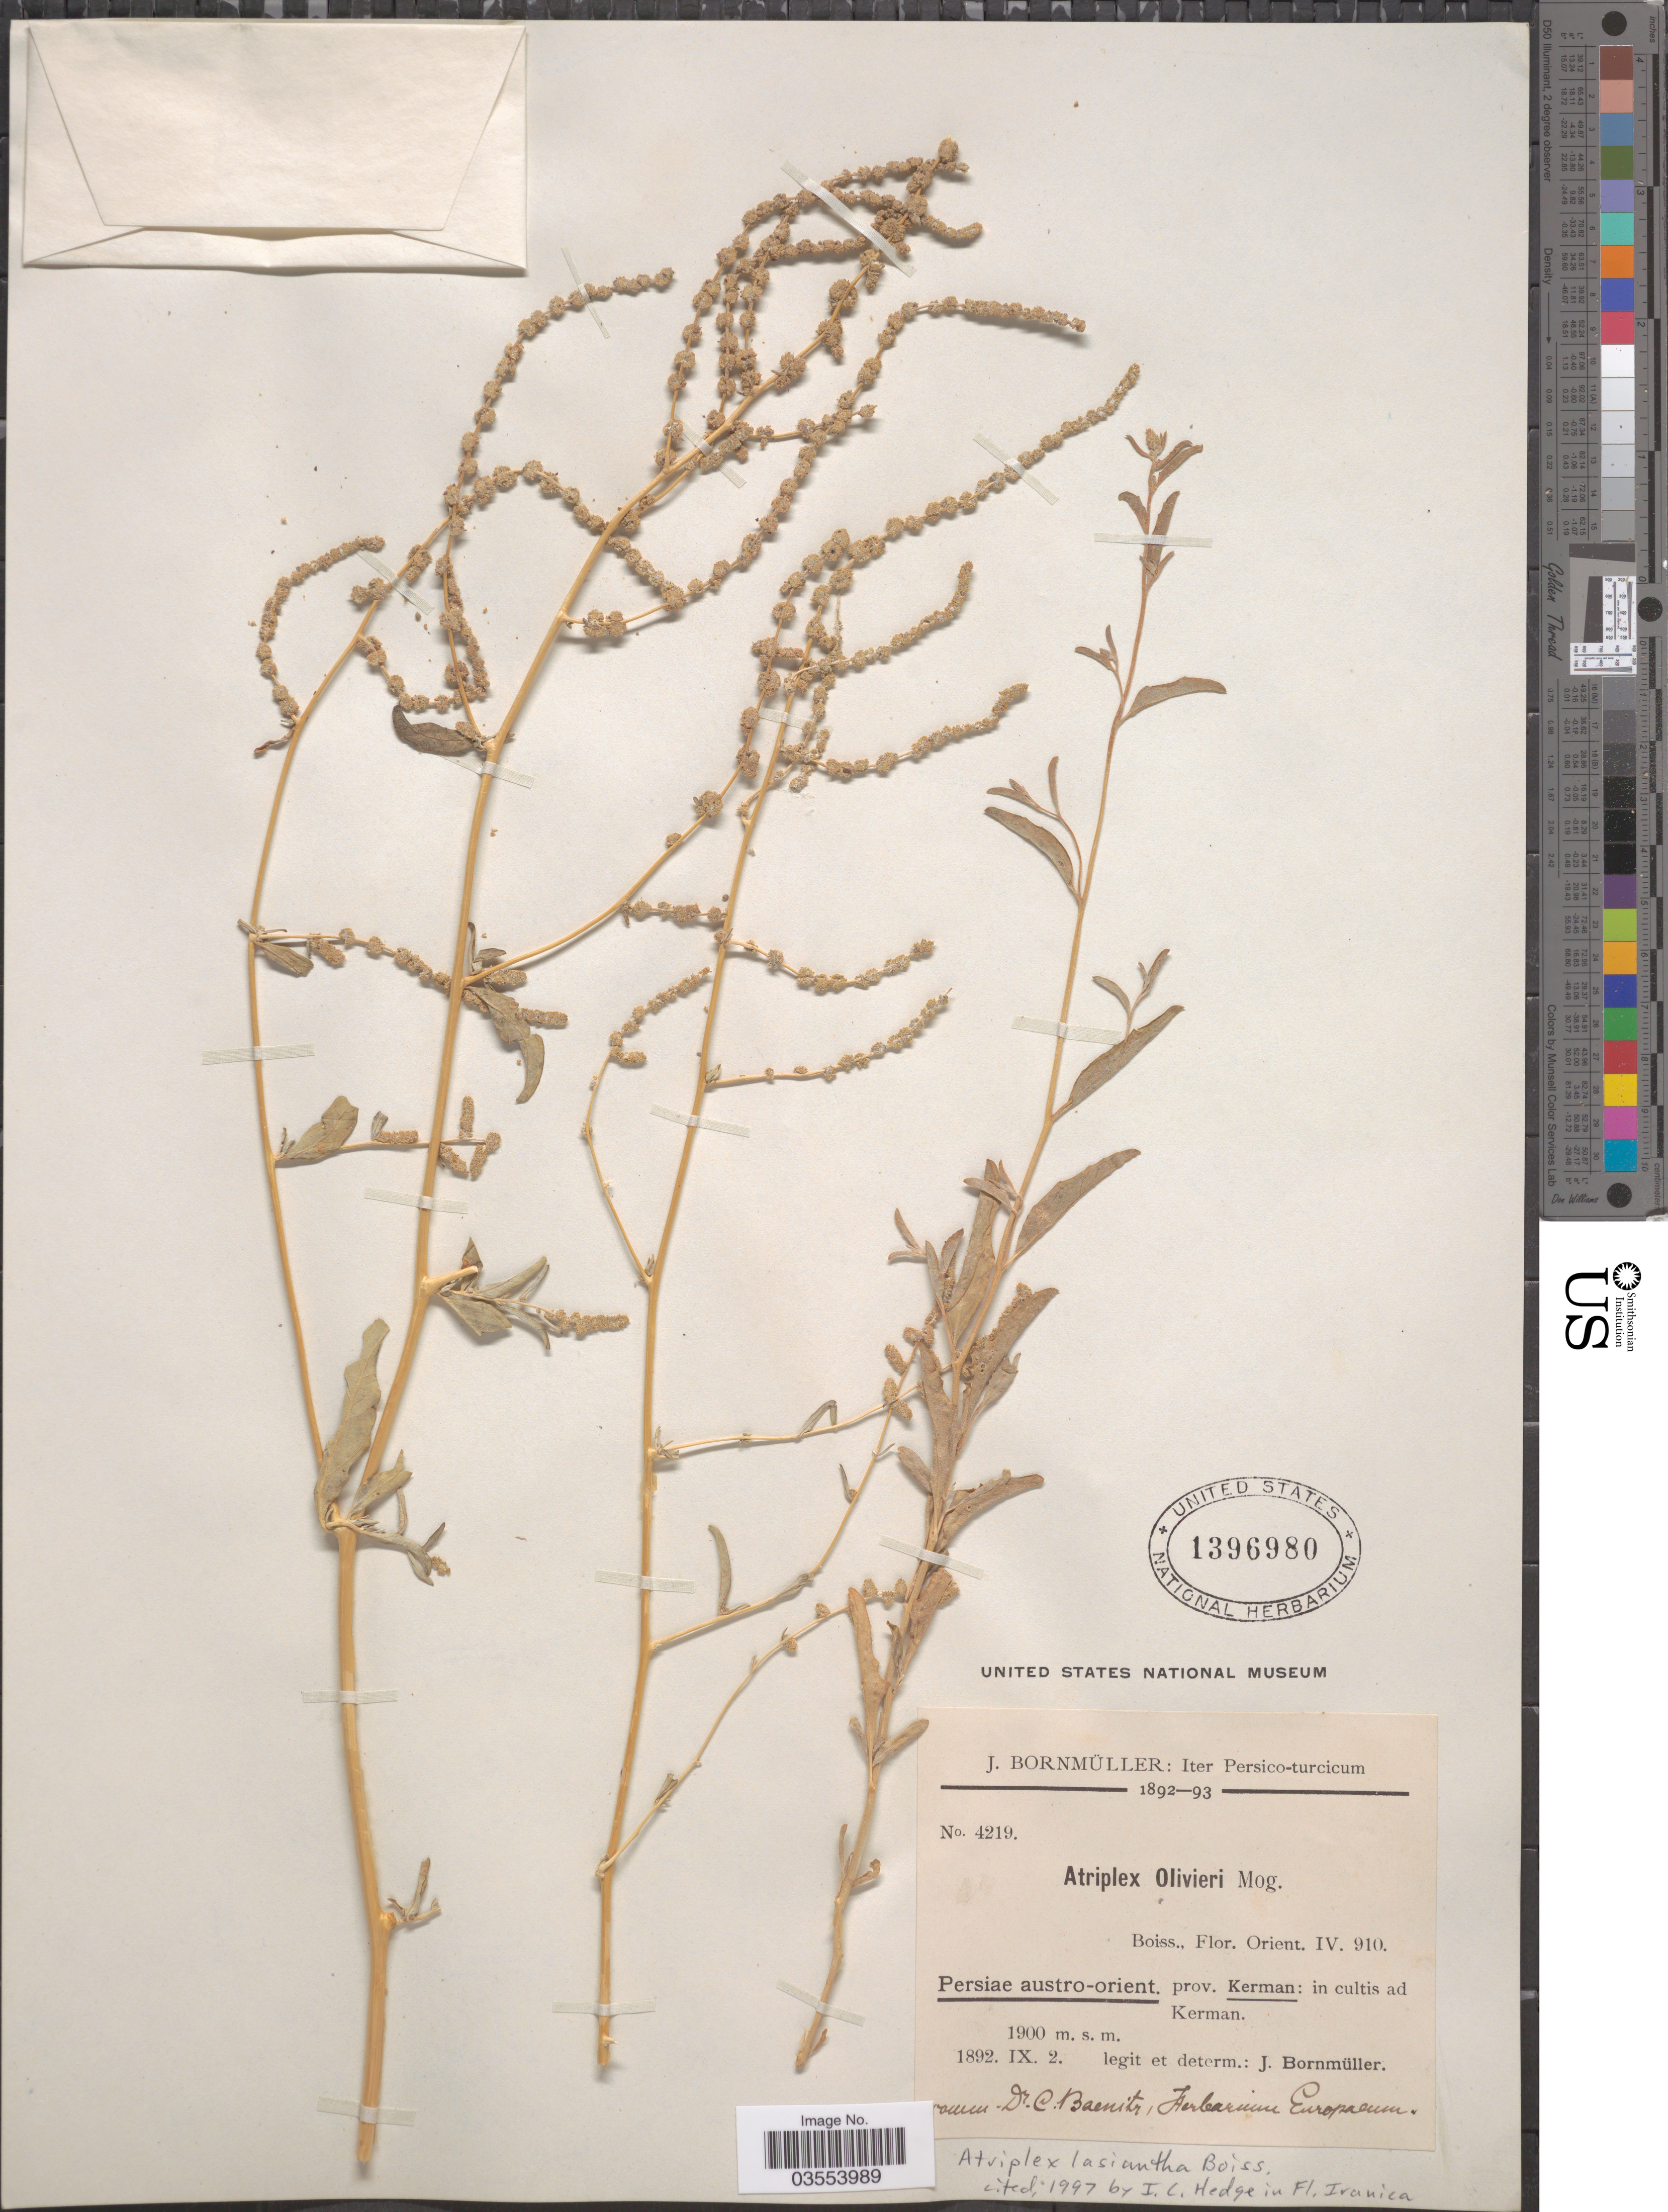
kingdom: Plantae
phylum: Tracheophyta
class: Magnoliopsida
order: Caryophyllales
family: Amaranthaceae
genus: Atriplex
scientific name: Atriplex lasiantha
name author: Boiss.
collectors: J. Bornmüller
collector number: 4219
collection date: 1892-09-02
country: Iran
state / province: Kerman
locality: Iter Persico-turcicum. Persiae austro-orient. In cultis ad Kerman.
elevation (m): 1900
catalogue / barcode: US 1396980